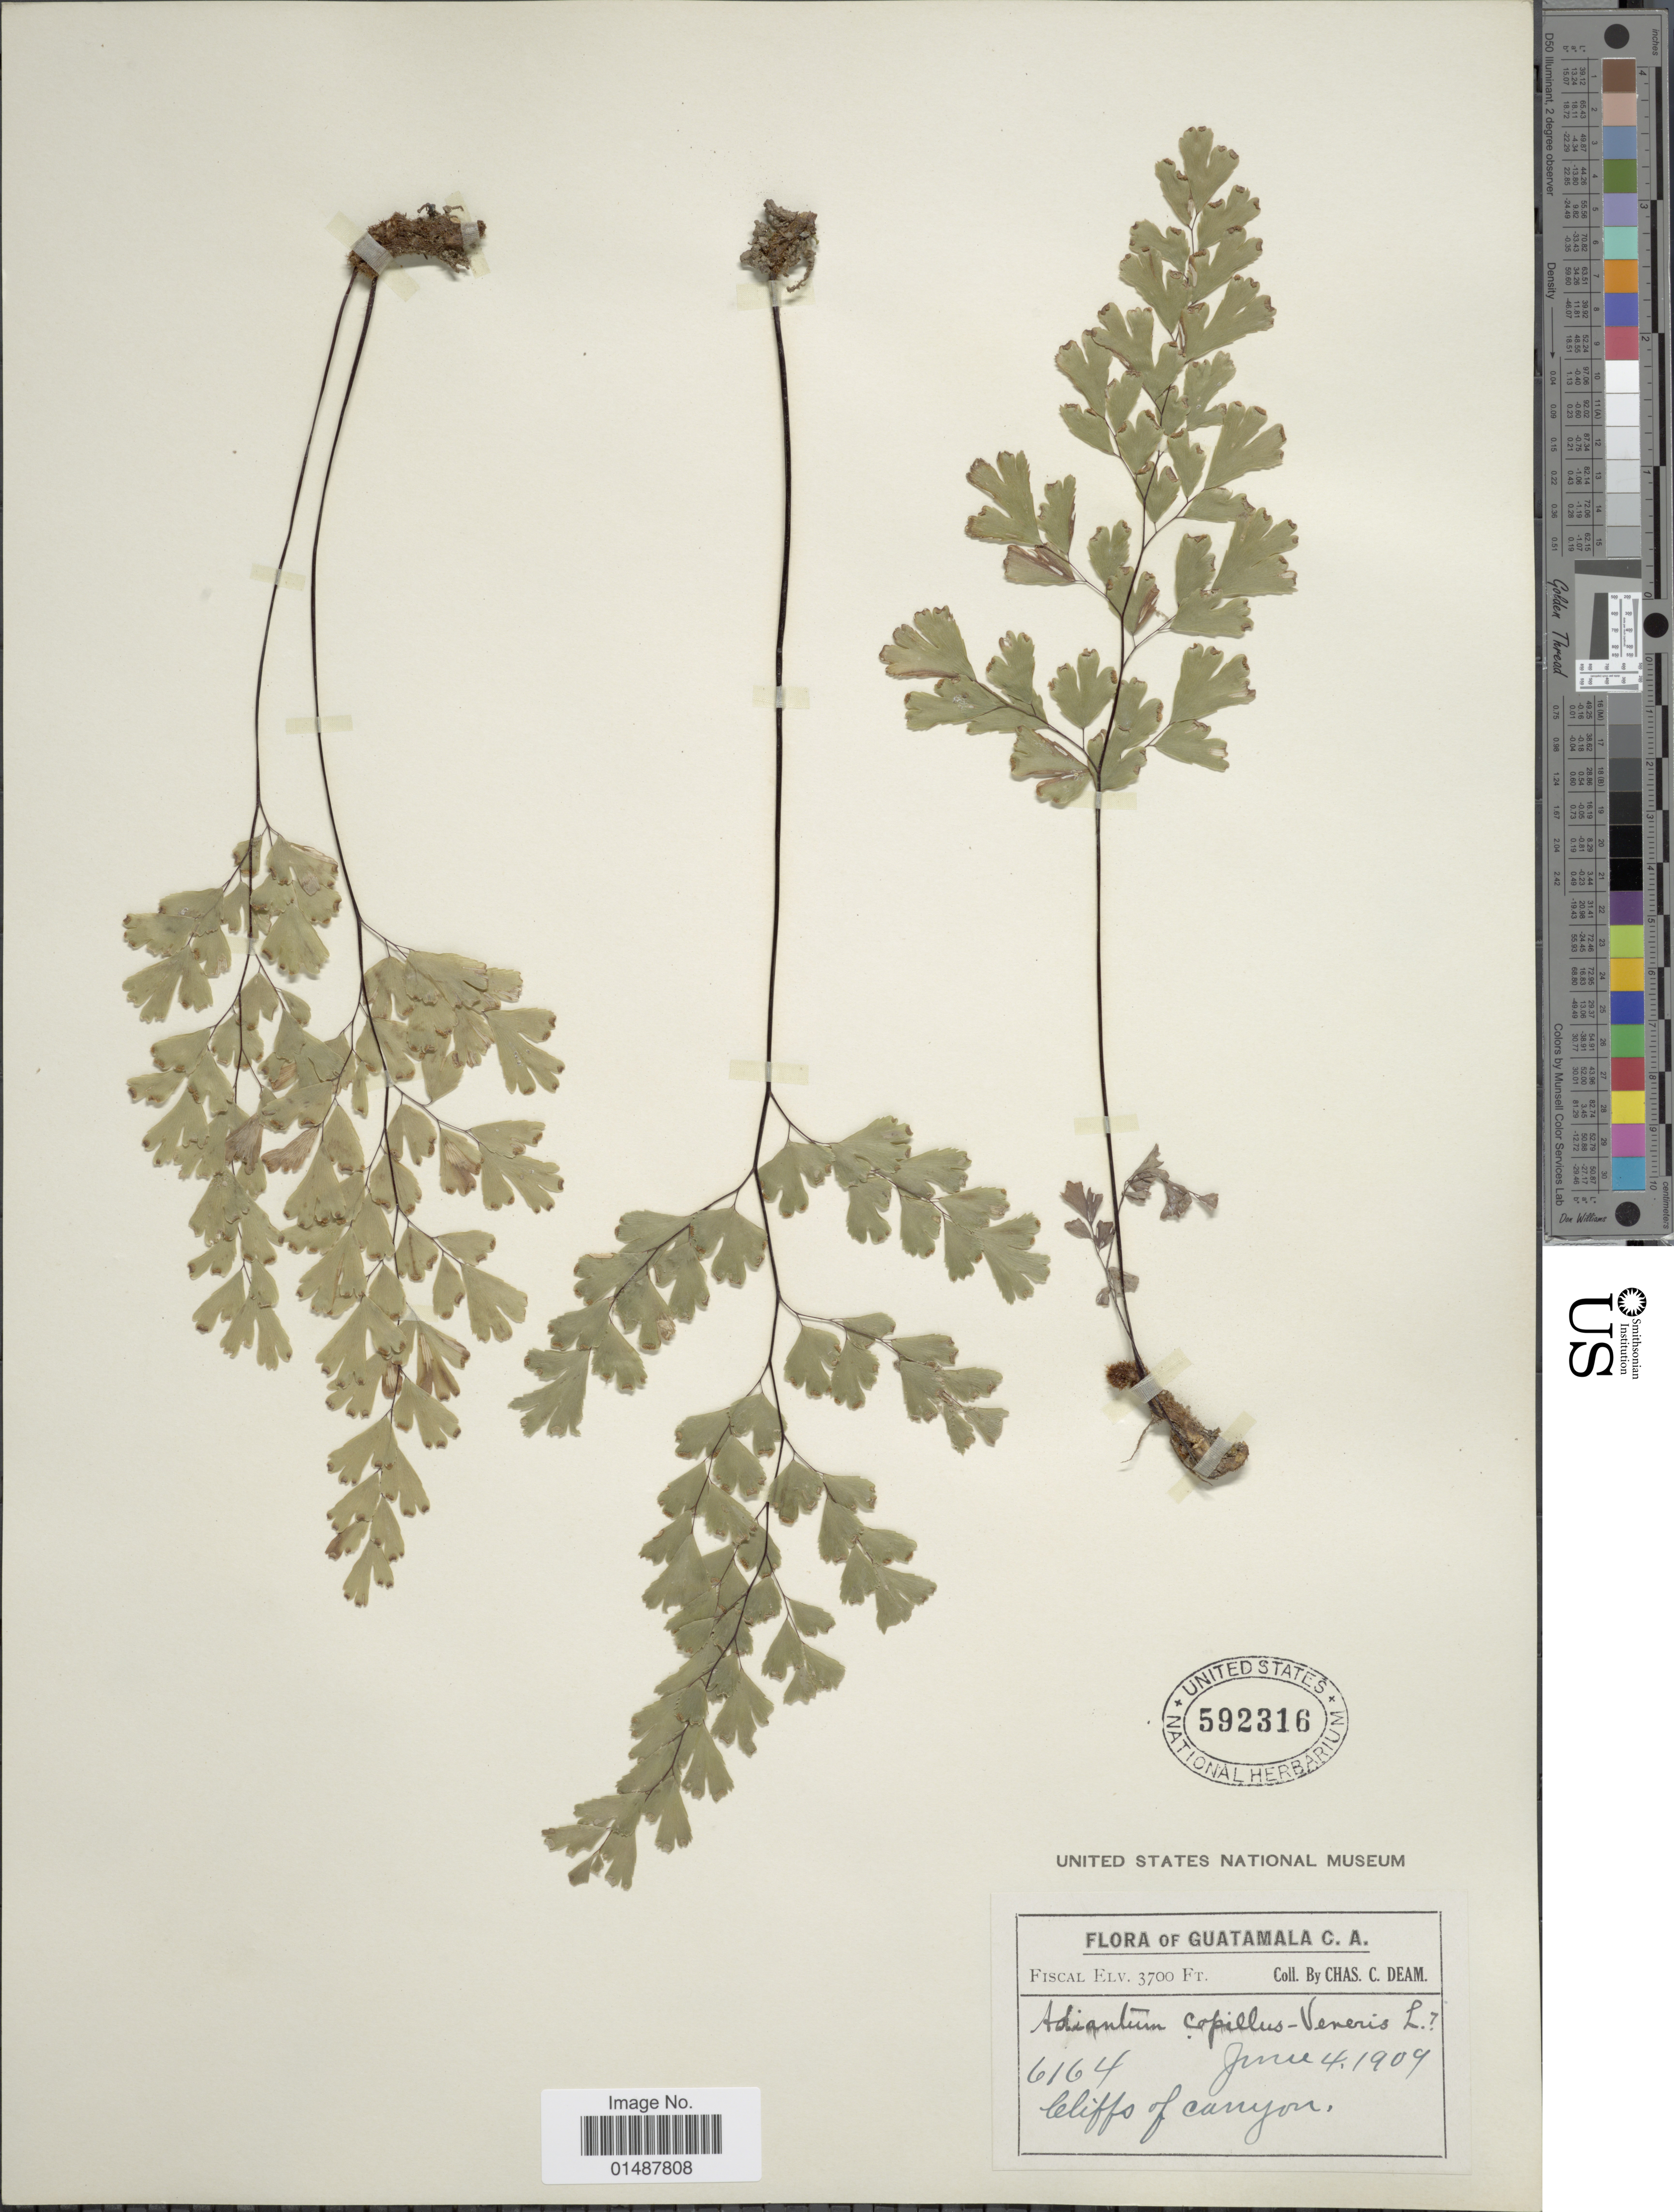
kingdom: Plantae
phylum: Tracheophyta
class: Polypodiopsida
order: Polypodiales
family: Pteridaceae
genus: Adiantum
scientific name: Adiantum capillus-veneris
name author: L.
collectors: C. C. Deam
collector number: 6164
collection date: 1909-06-04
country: Guatemala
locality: Cliffs of Canyon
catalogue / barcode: US 592316